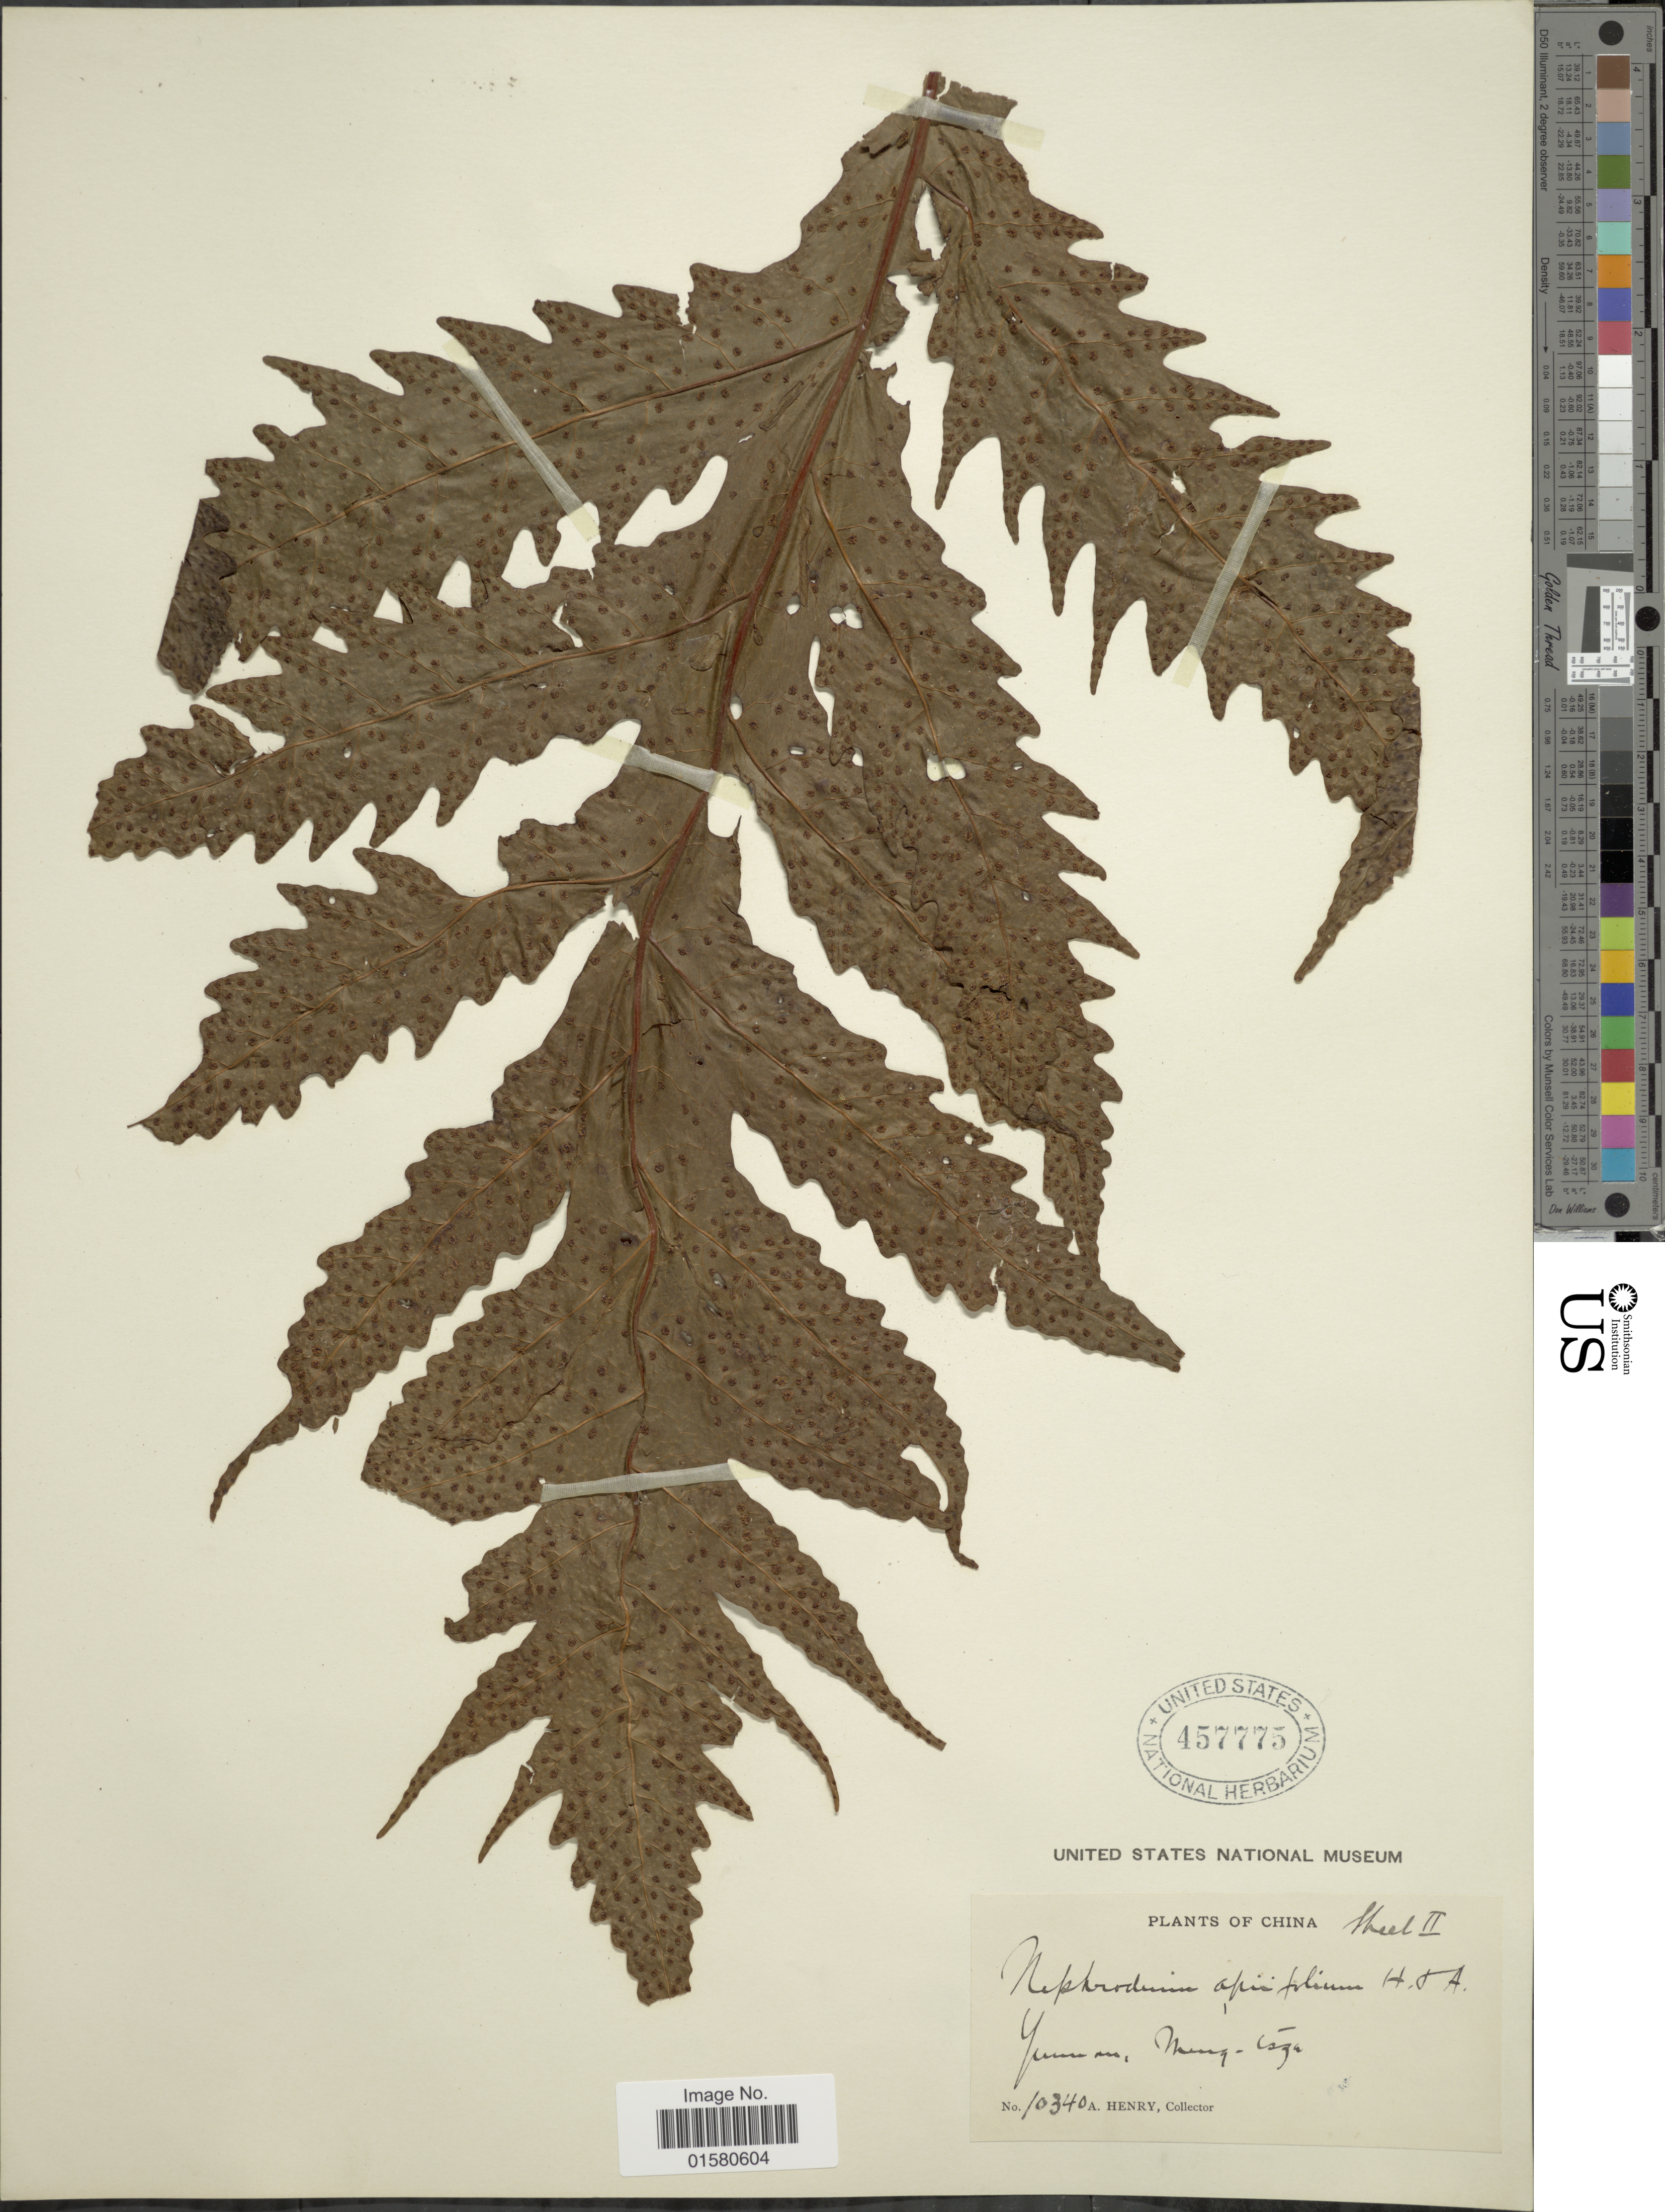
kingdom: Plantae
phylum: Tracheophyta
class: Polypodiopsida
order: Polypodiales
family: Tectariaceae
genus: Tectaria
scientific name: Tectaria yunnanensis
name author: (Baker) Ching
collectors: A. Henry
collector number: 10340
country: China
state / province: Yunnan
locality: Mengtze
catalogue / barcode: US 457775